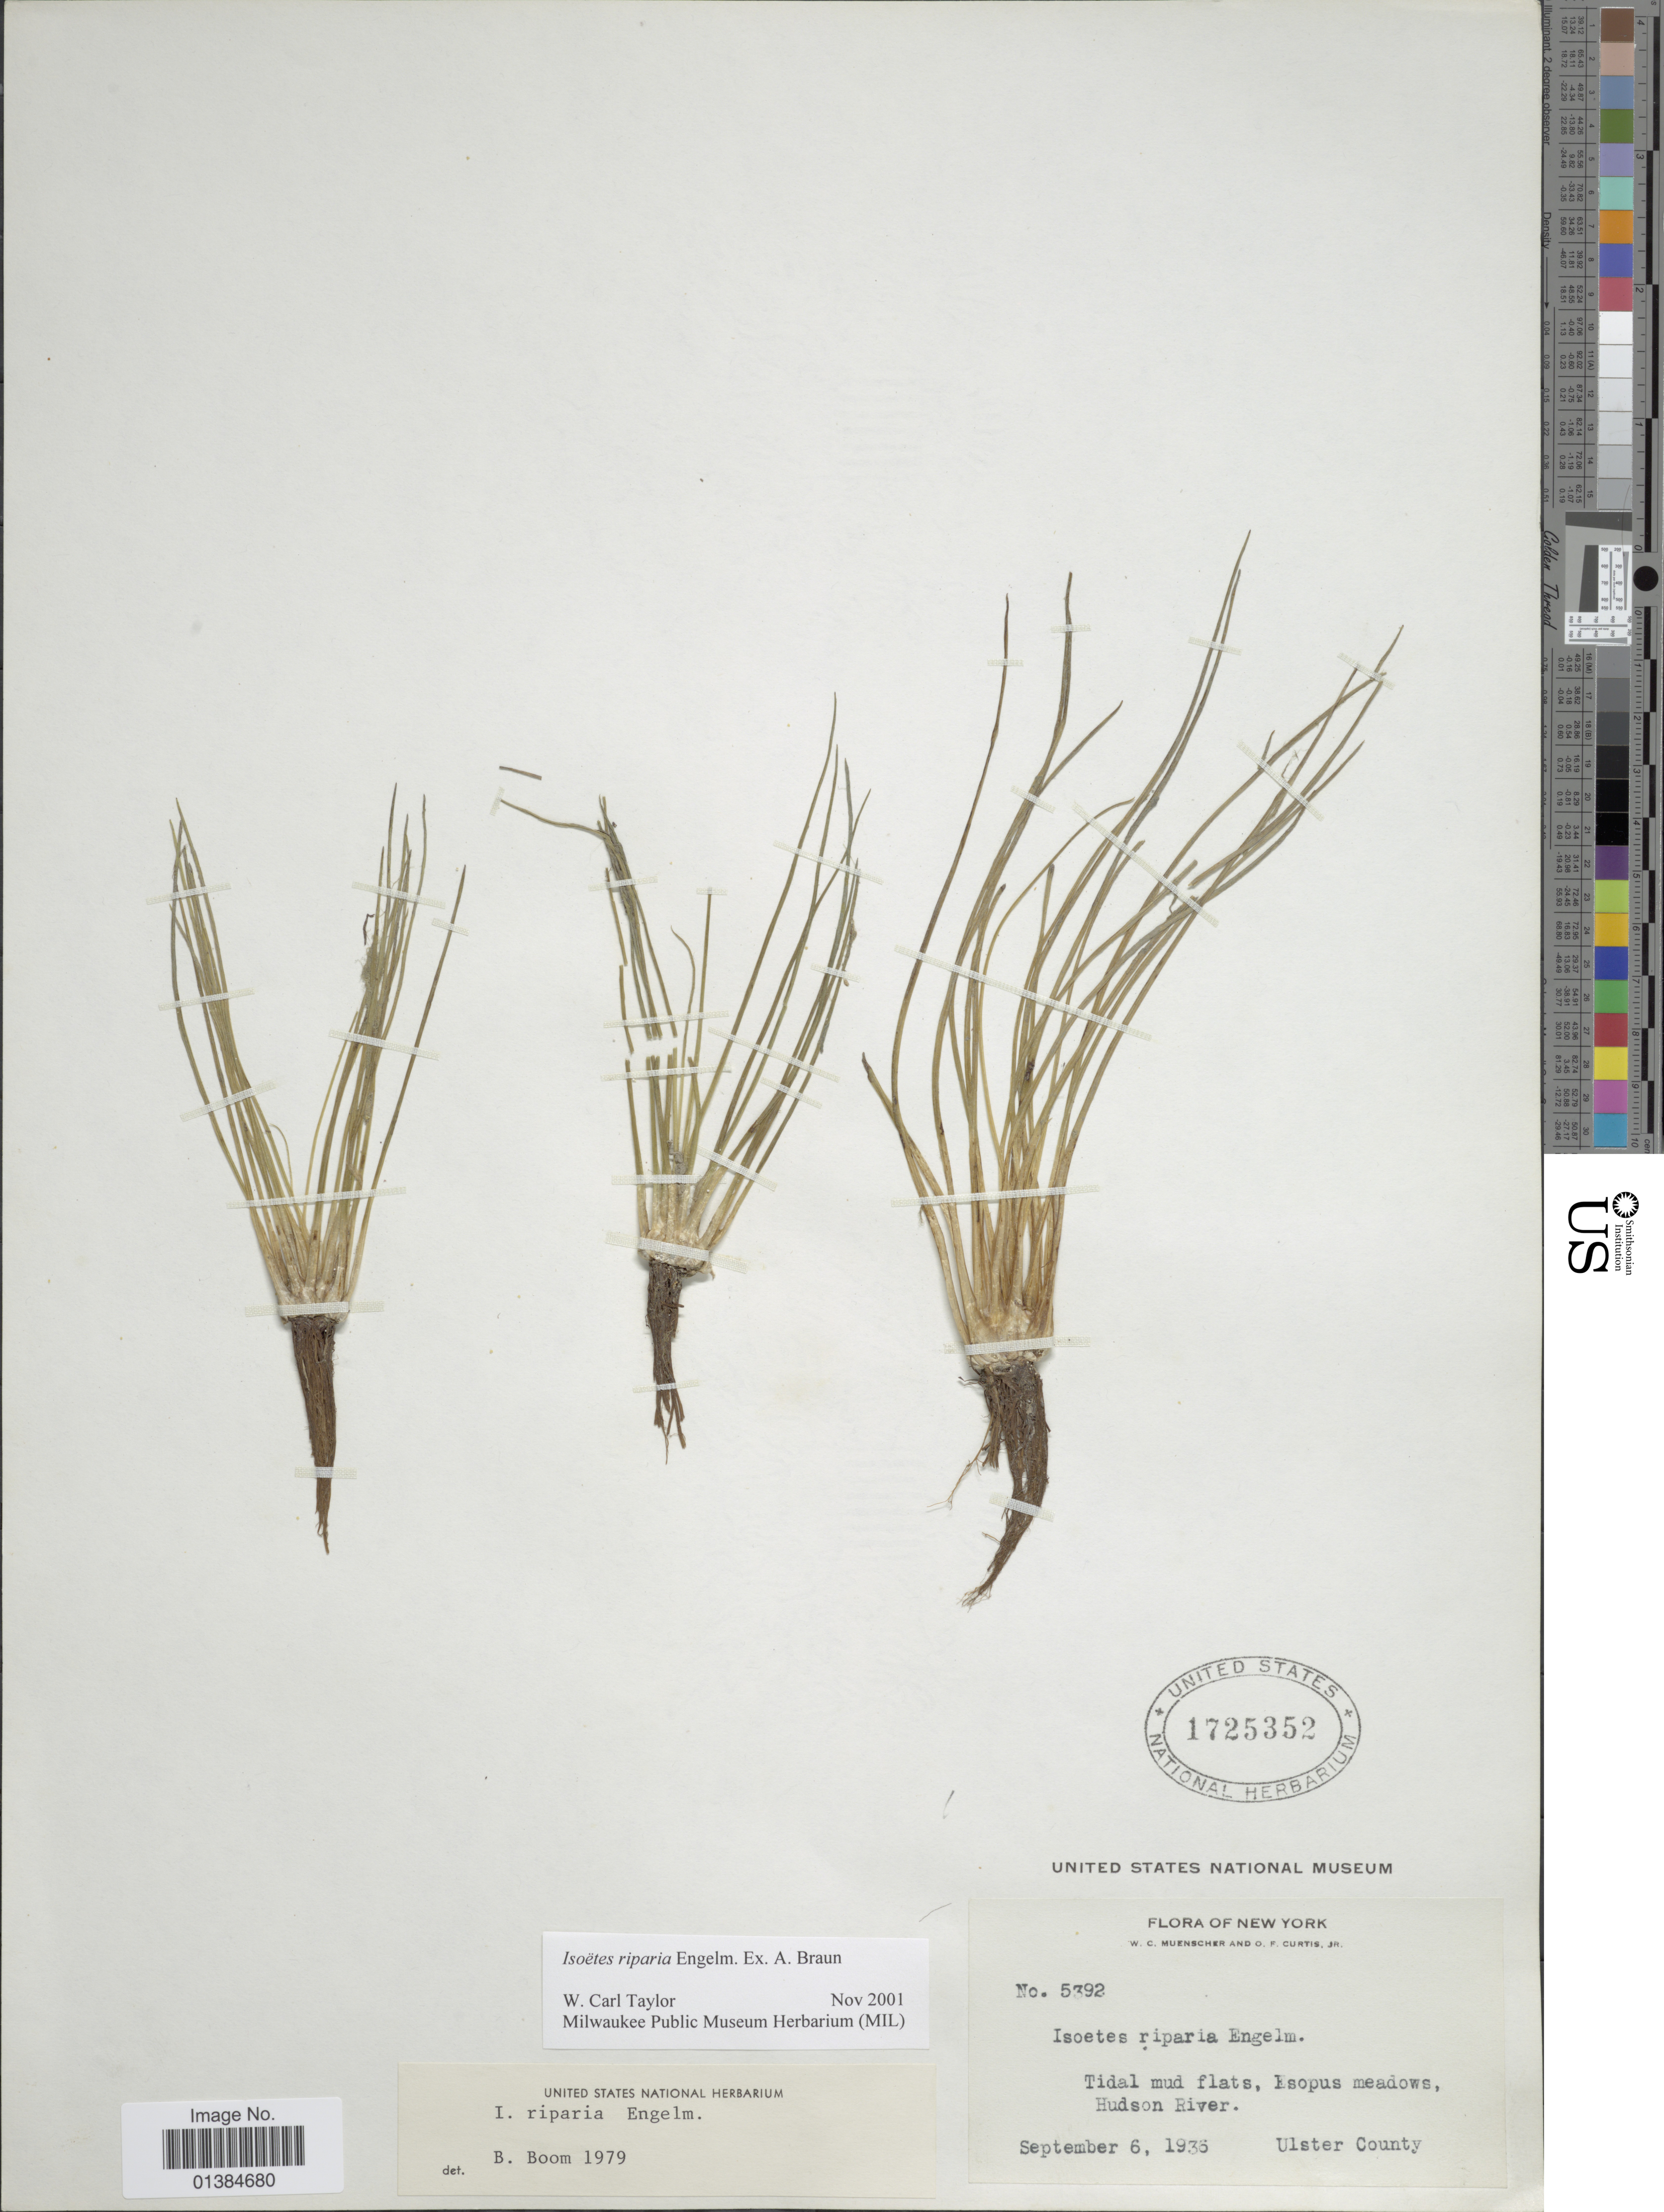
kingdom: Plantae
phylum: Tracheophyta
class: Lycopodiopsida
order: Isoetales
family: Isoetaceae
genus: Isoetes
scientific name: Isoetes riparia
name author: Engelm. ex A. Braun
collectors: W. Muenscher & O. Curtis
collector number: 5392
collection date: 1936-09-06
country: United States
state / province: New York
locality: Tidal mud flats, Esposus meadows, Hudson River. Ulster County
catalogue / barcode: US 1725352